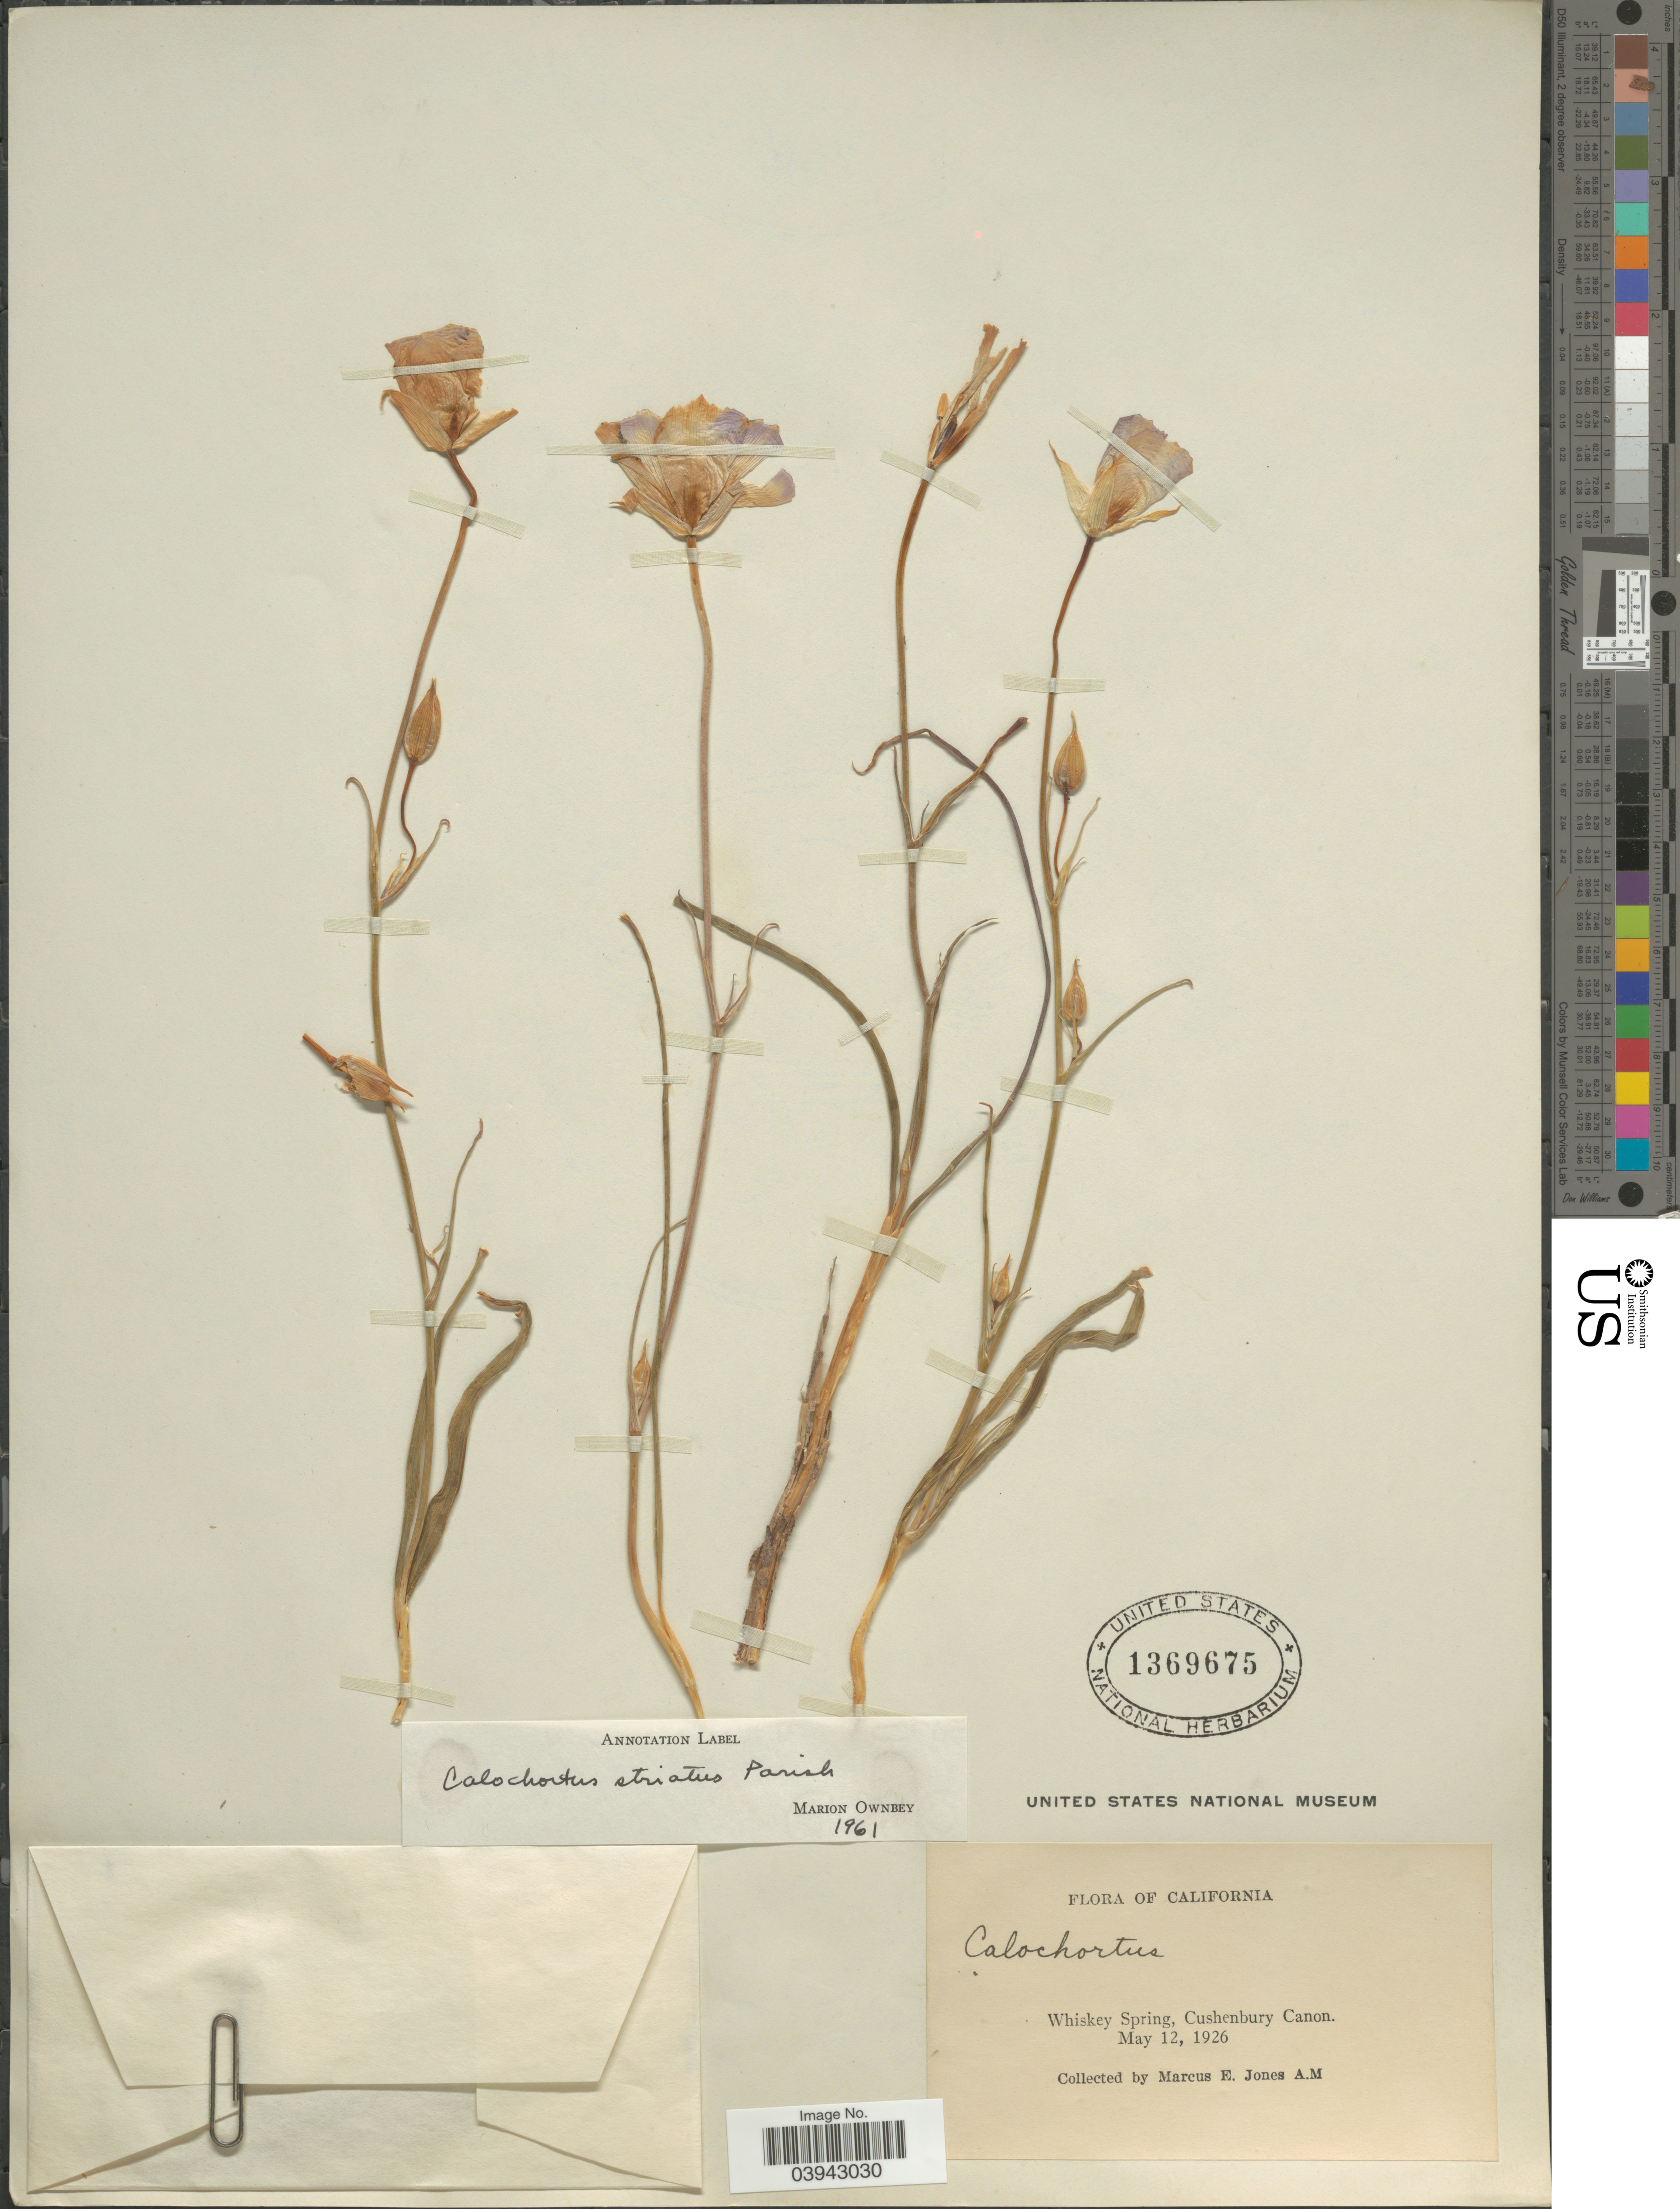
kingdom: Plantae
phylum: Tracheophyta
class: Liliopsida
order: Liliales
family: Liliaceae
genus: Calochortus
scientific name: Calochortus striatus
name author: Parish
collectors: M. E. Jones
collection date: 1926-05-12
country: United States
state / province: California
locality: Whiskey Spring, Cushenbury Canon.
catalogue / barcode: US 1369675